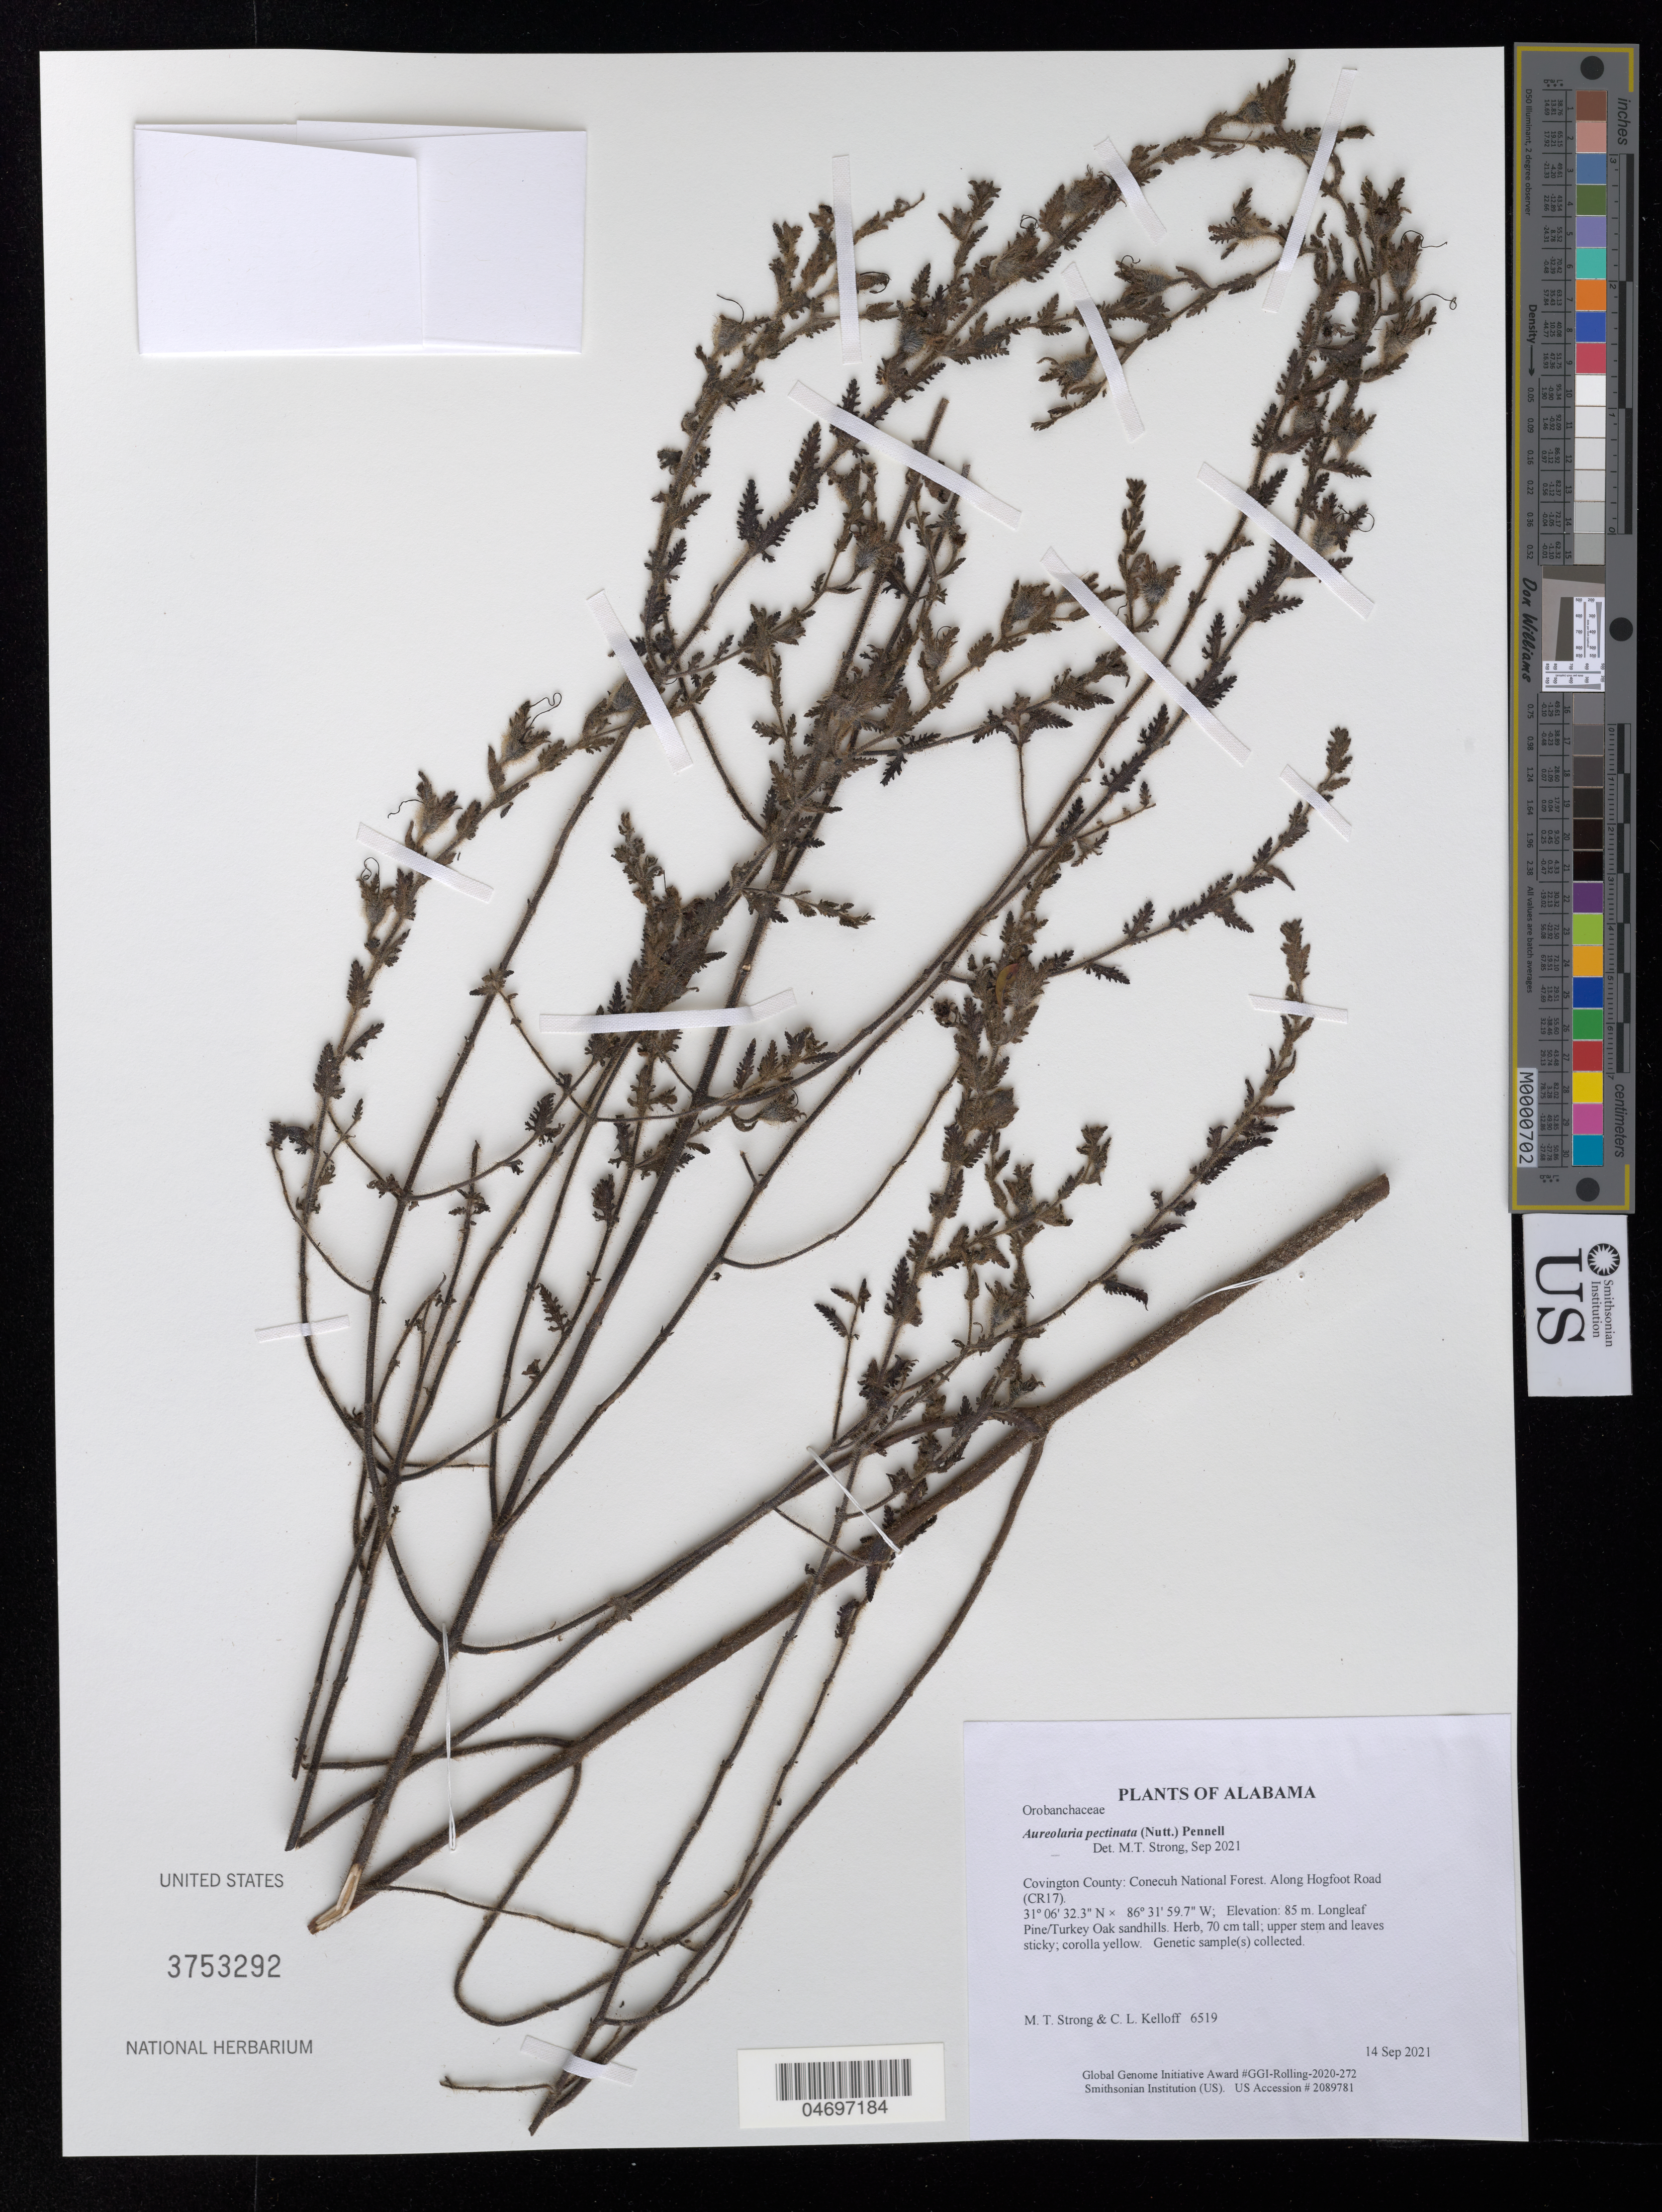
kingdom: Plantae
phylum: Tracheophyta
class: Magnoliopsida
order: Lamiales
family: Orobanchaceae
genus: Aureolaria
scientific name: Aureolaria pectinata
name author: (Nutt.) Pennell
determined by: Strong, Mark T.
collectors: M. T. Strong & C. L. Kelloff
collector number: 6519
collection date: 2021-09-14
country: United States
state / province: Alabama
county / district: Covington County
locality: Conecuh National Forest. Along Hogfoot Road (CR17)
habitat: Longleaf Pine/Turkey Oak sandhills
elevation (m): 85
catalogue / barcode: US 3753292